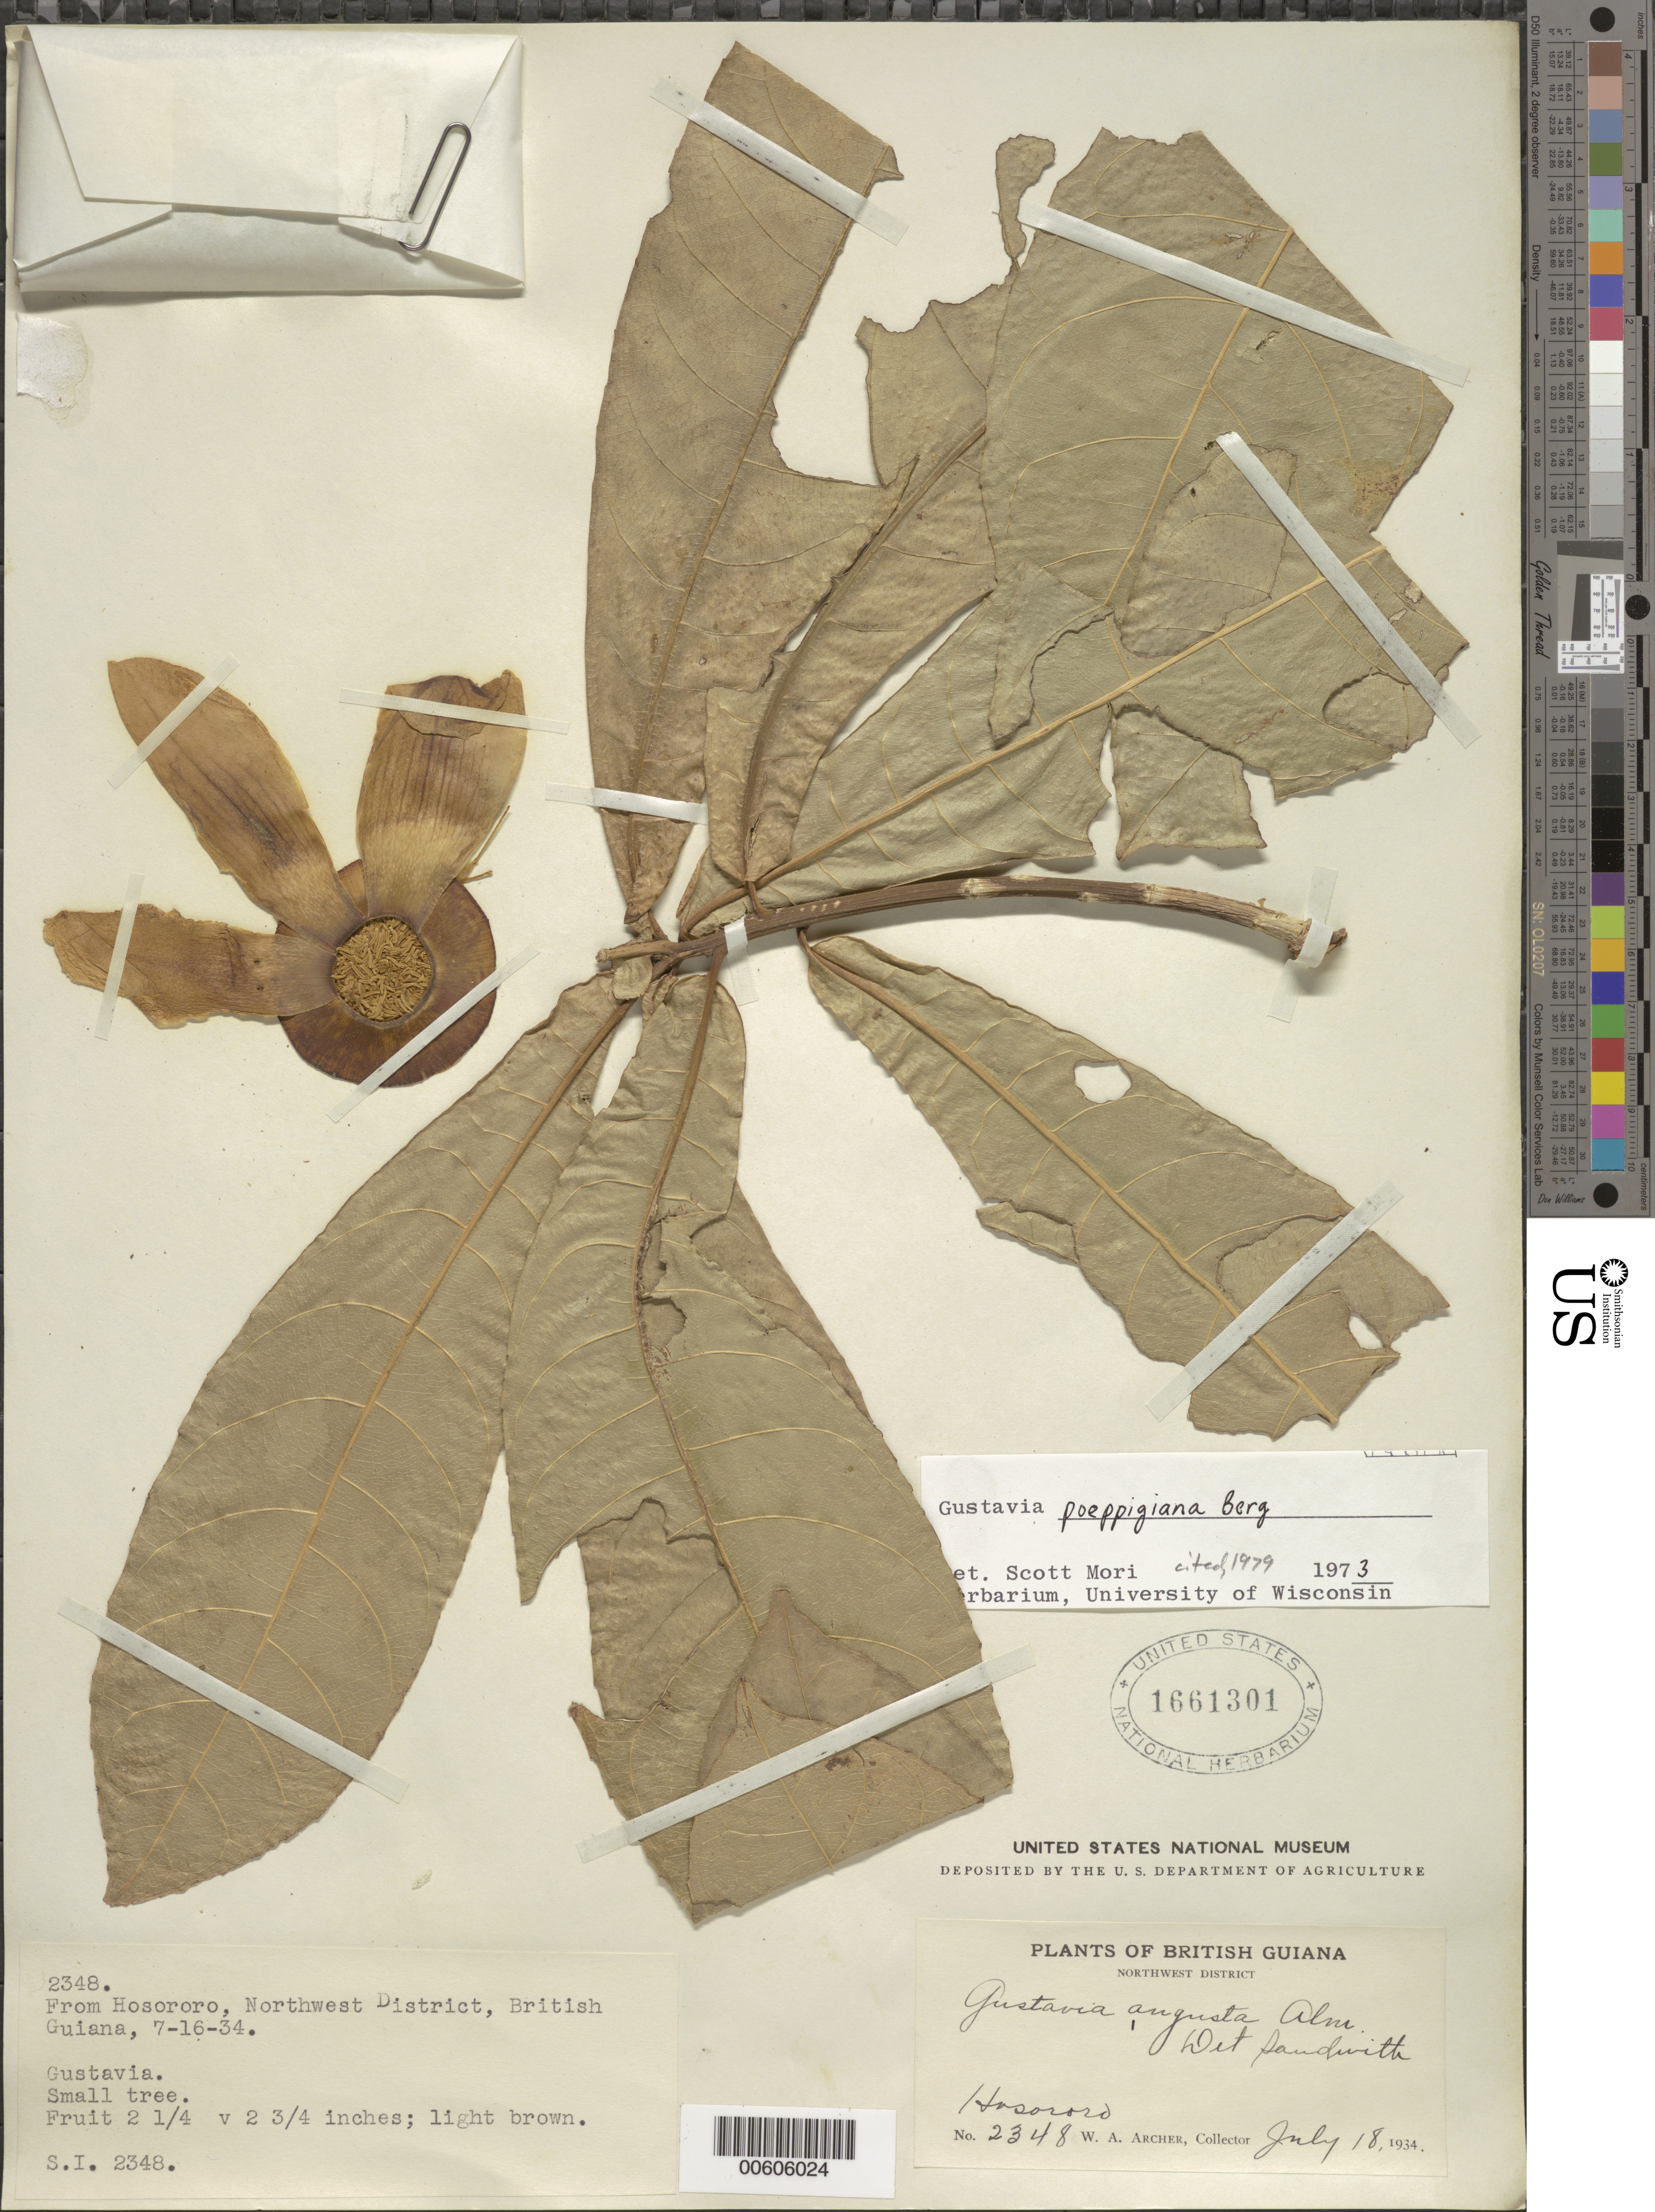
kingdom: Plantae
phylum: Tracheophyta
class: Magnoliopsida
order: Ericales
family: Lecythidaceae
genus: Gustavia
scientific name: Gustavia poeppigiana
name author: O. Berg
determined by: Mori, Scott A.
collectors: W. A. Archer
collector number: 2348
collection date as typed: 18-Jul-34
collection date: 1934-07-18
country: Guyana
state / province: Barima-Waini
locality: Hosororo, NW Dist.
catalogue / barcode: US 1661301